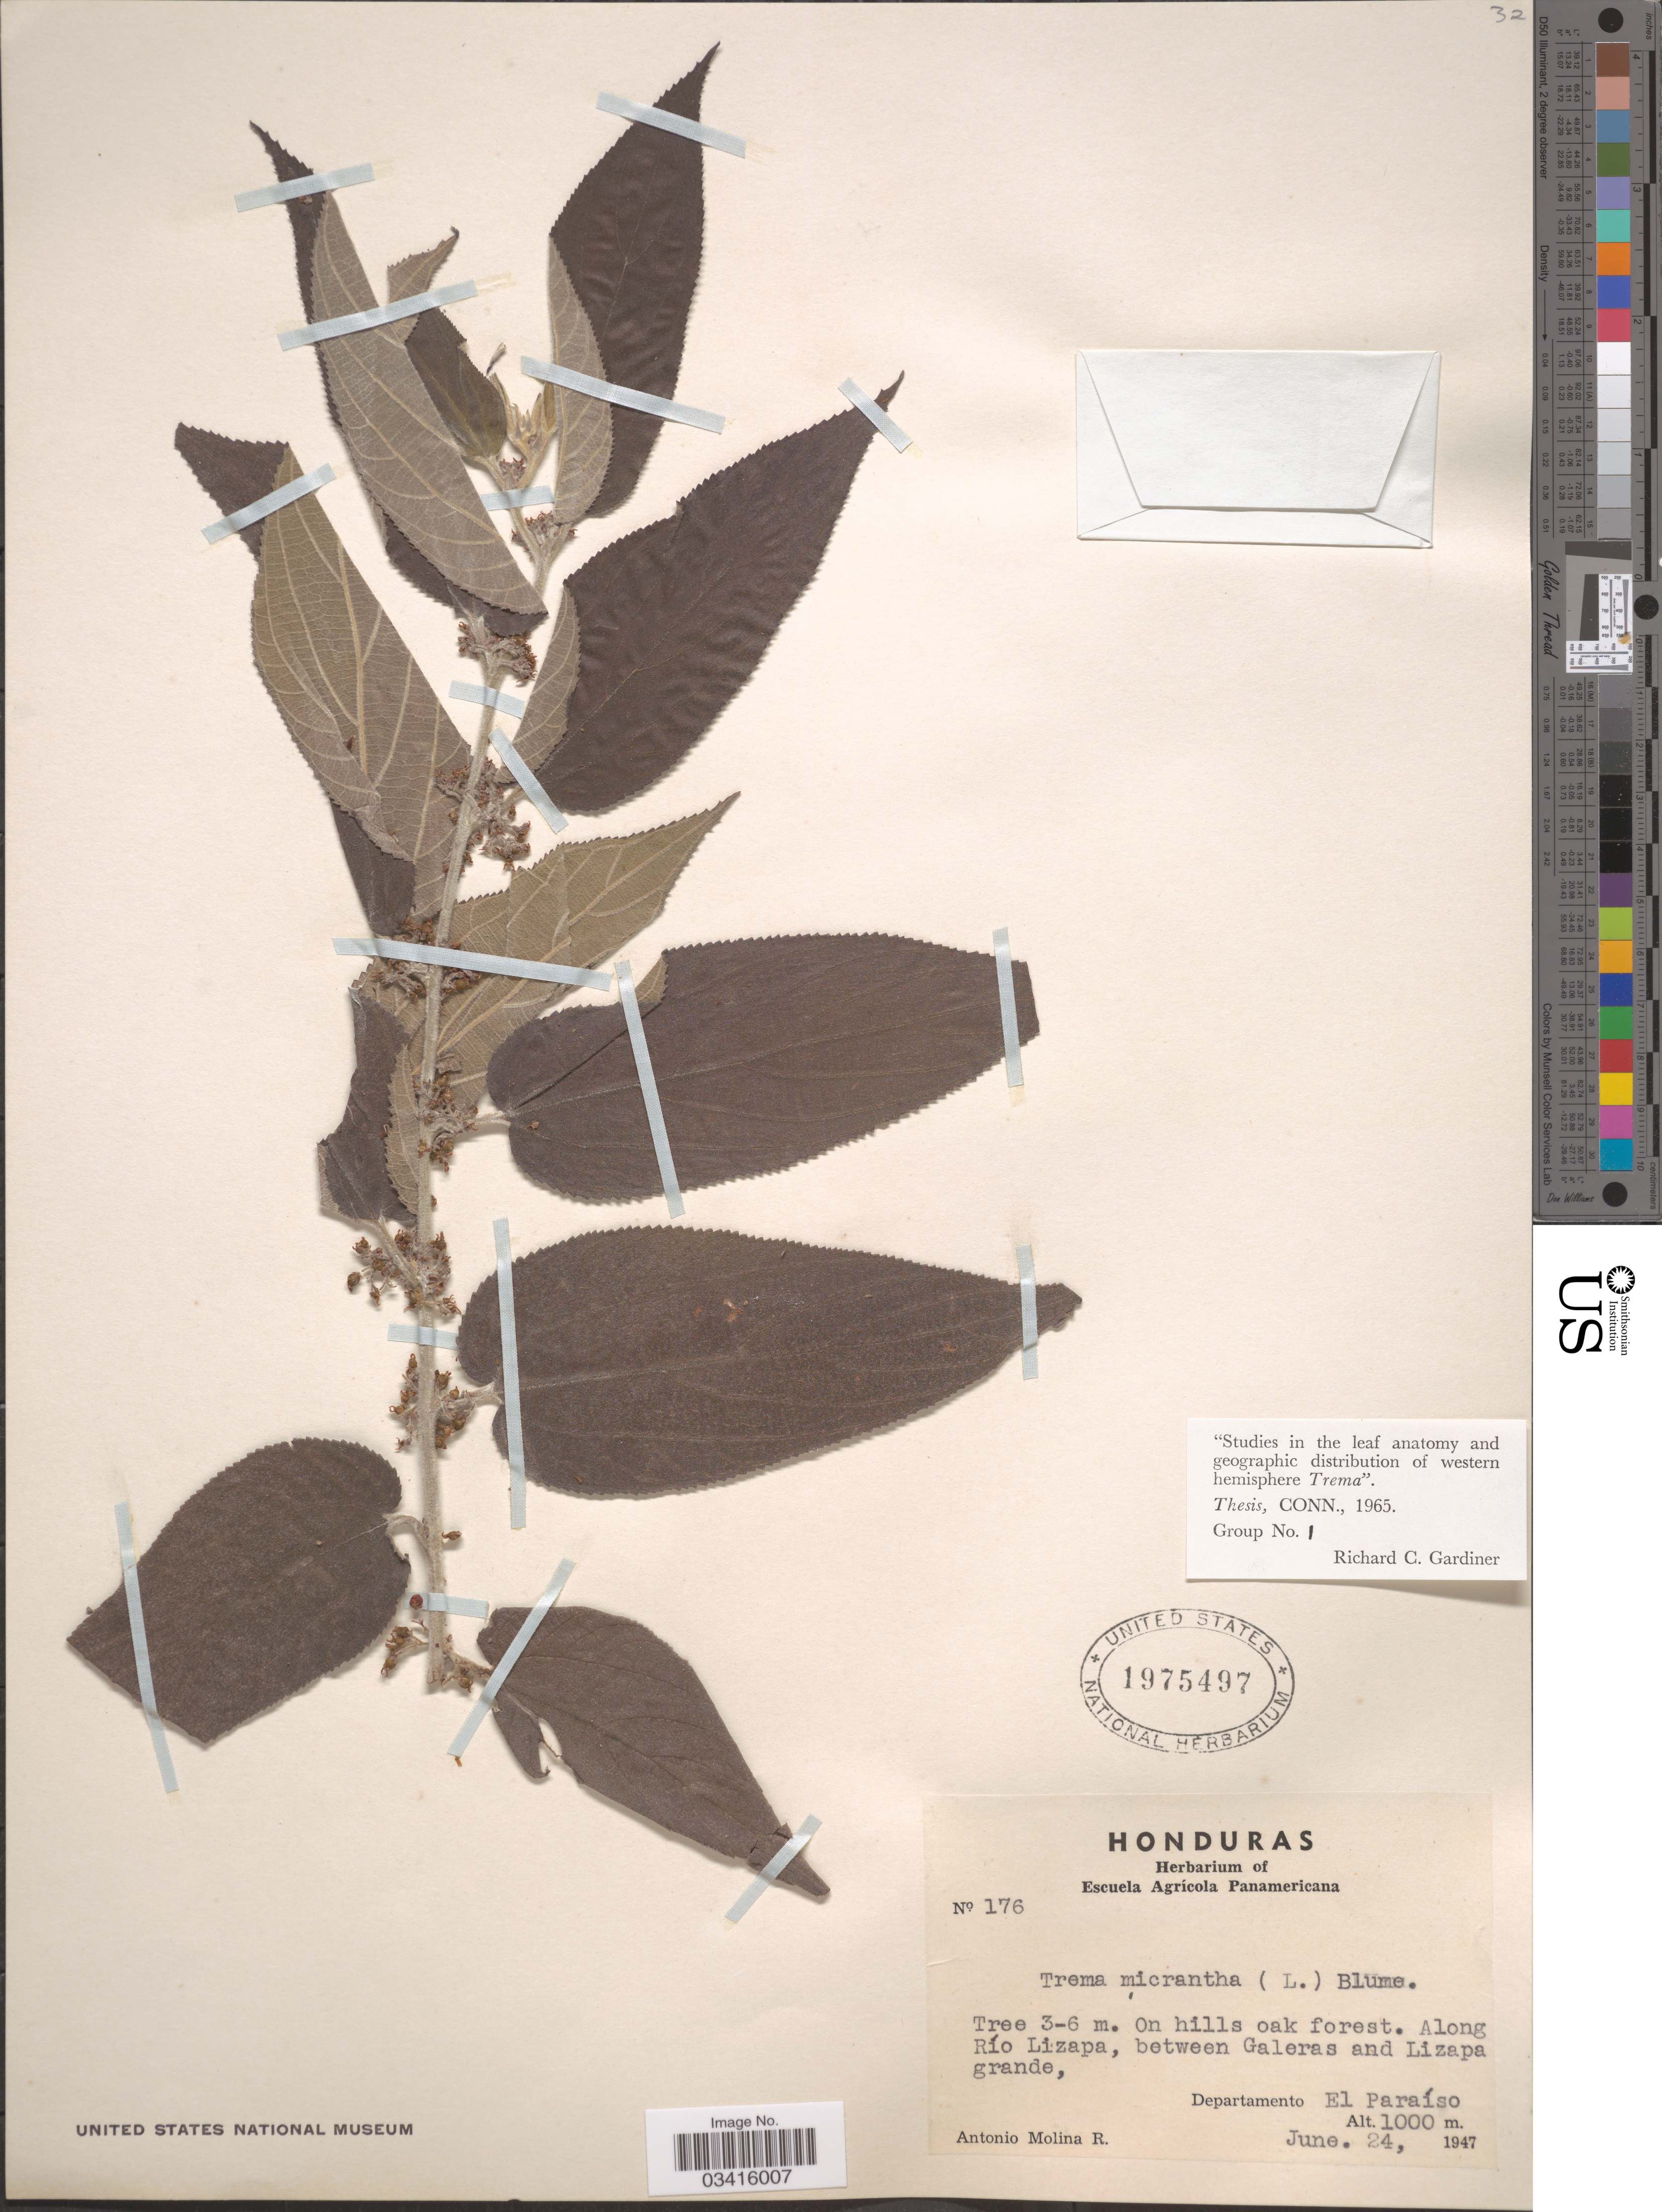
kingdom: Plantae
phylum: Tracheophyta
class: Magnoliopsida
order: Rosales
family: Cannabaceae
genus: Trema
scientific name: Trema micranthum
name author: (L.) Blume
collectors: A. Molina R.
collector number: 176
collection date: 1947-06-24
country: Honduras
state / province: El Paraíso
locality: Along Río Lizapa, between Galeras and Lizapa grande, Departamento El Paraíso.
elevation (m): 1000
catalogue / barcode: US 1975497